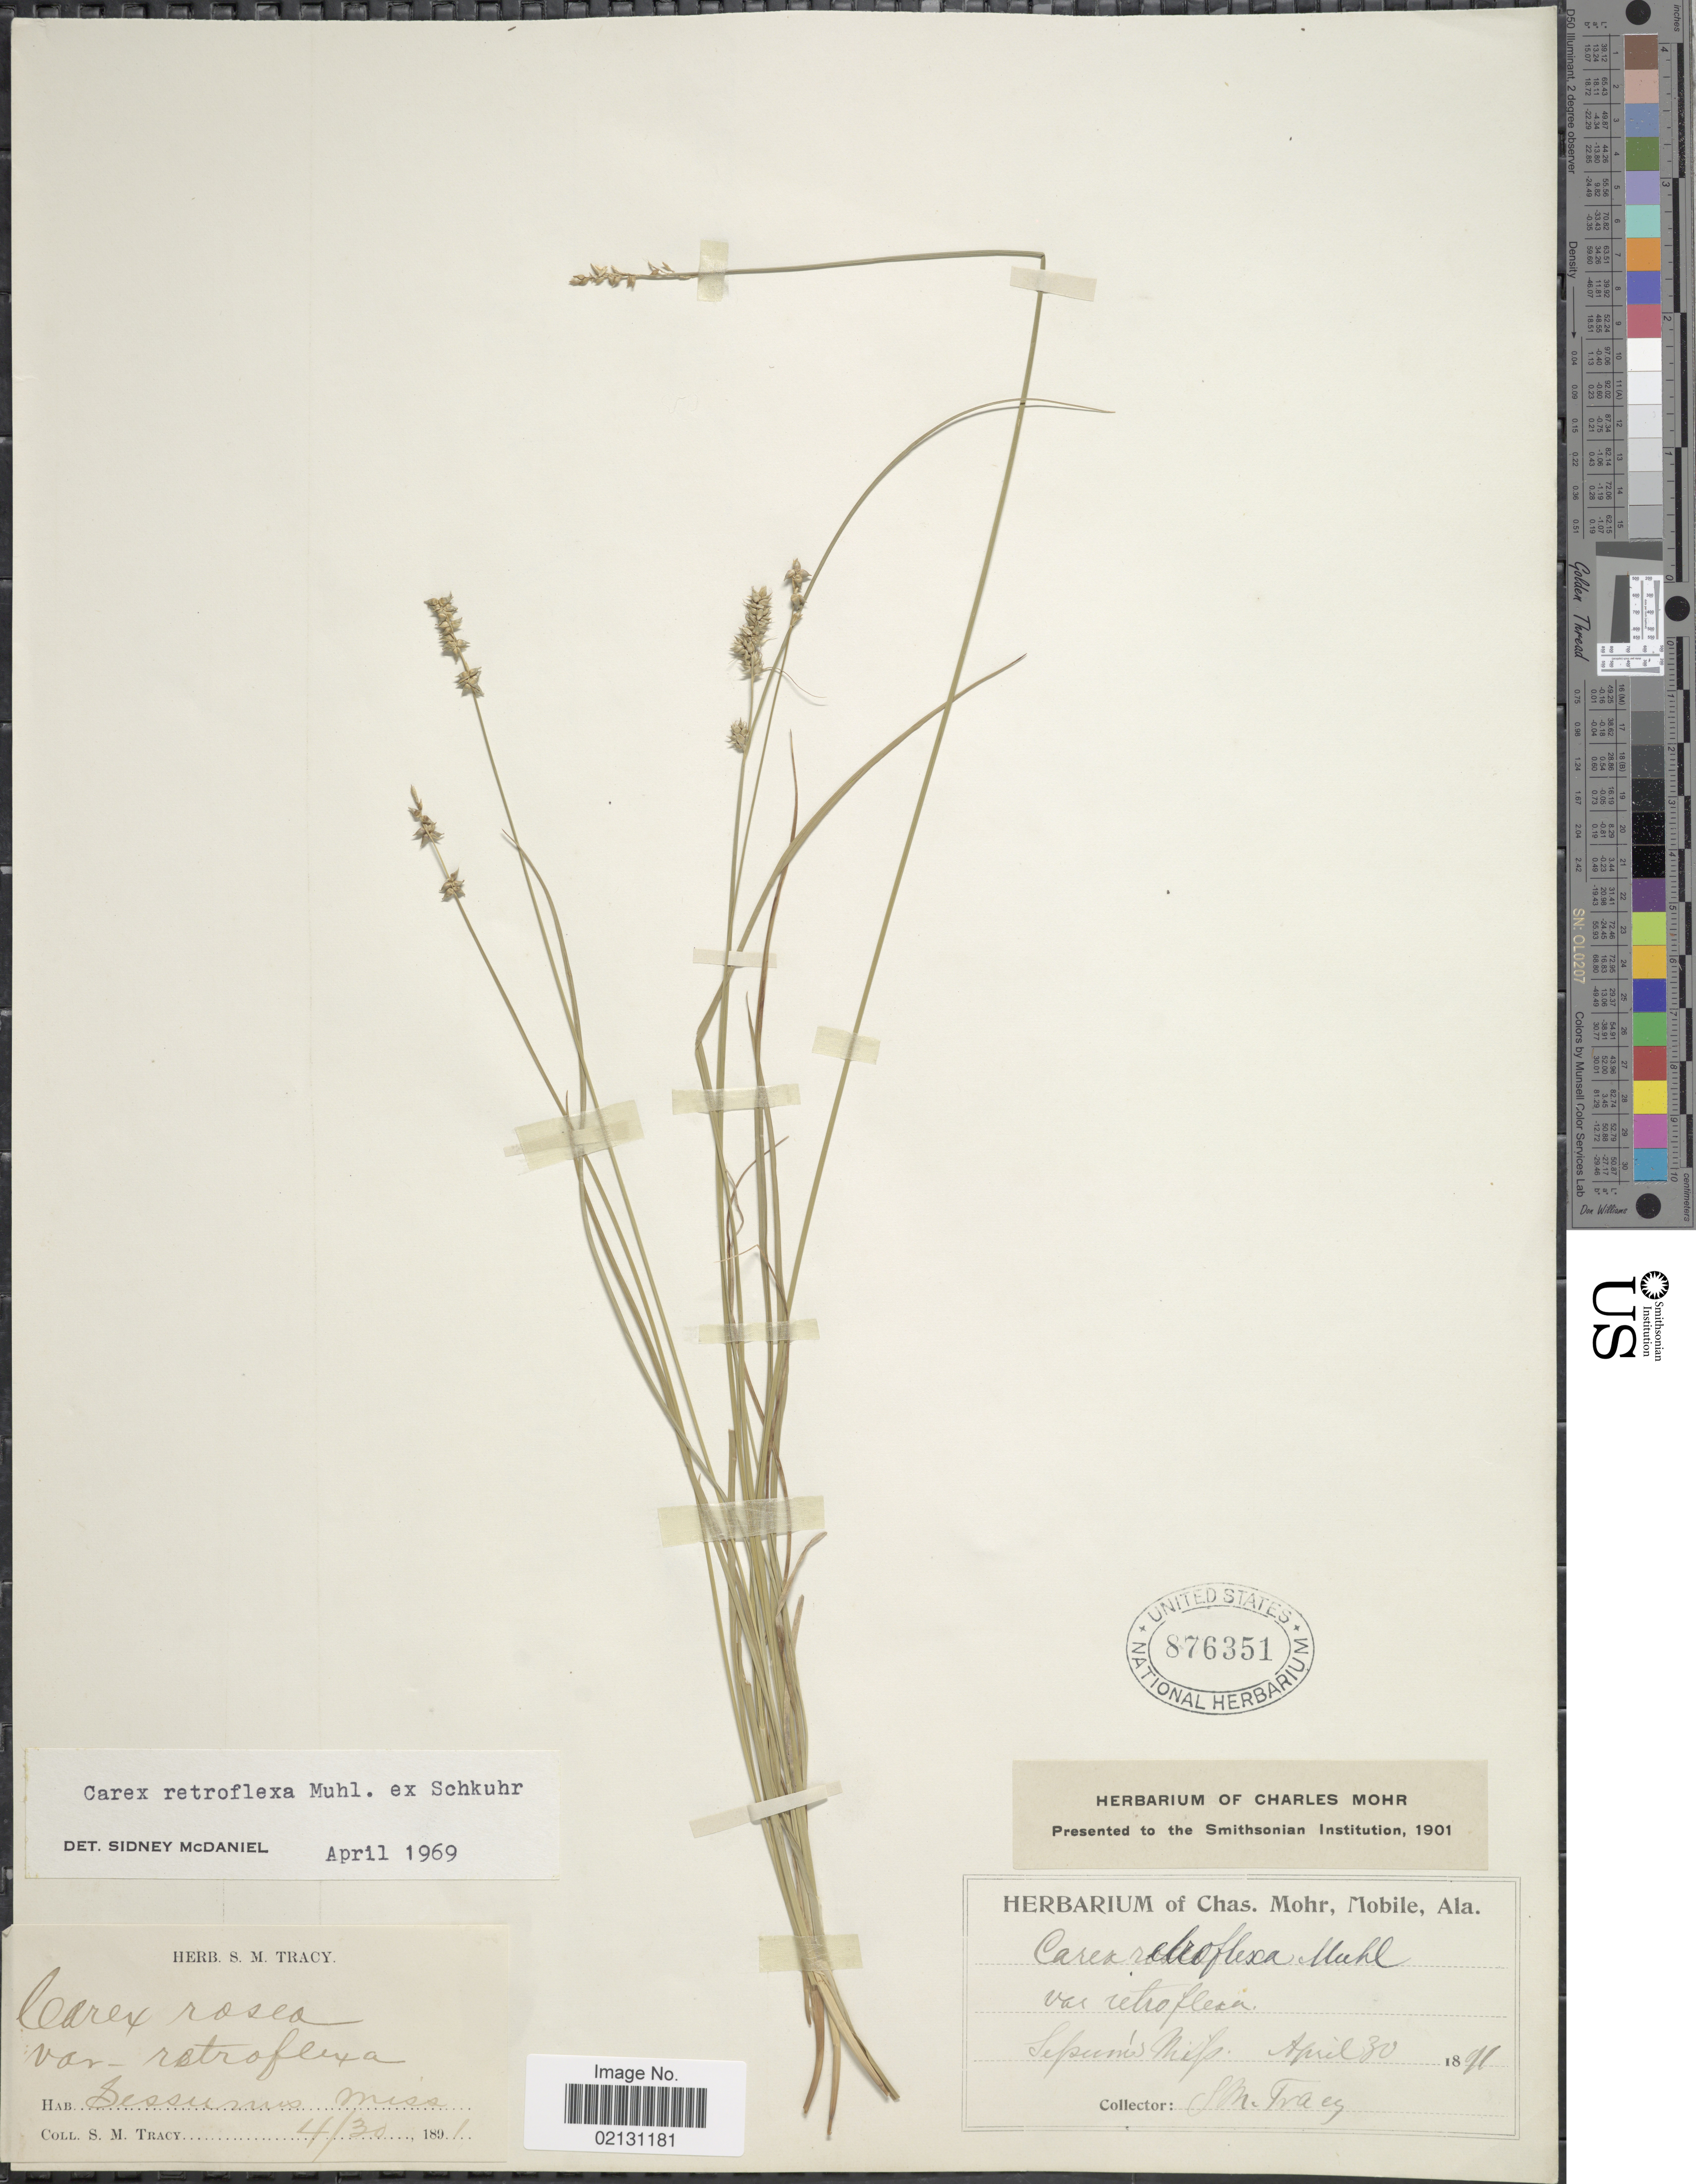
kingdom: Plantae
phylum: Tracheophyta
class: Liliopsida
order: Poales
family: Cyperaceae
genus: Carex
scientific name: Carex retroflexa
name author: Muhl. ex Willd.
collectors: S. M. Tracy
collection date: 1891-04-30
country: United States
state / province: Mississippi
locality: Sessums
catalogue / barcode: US 876351